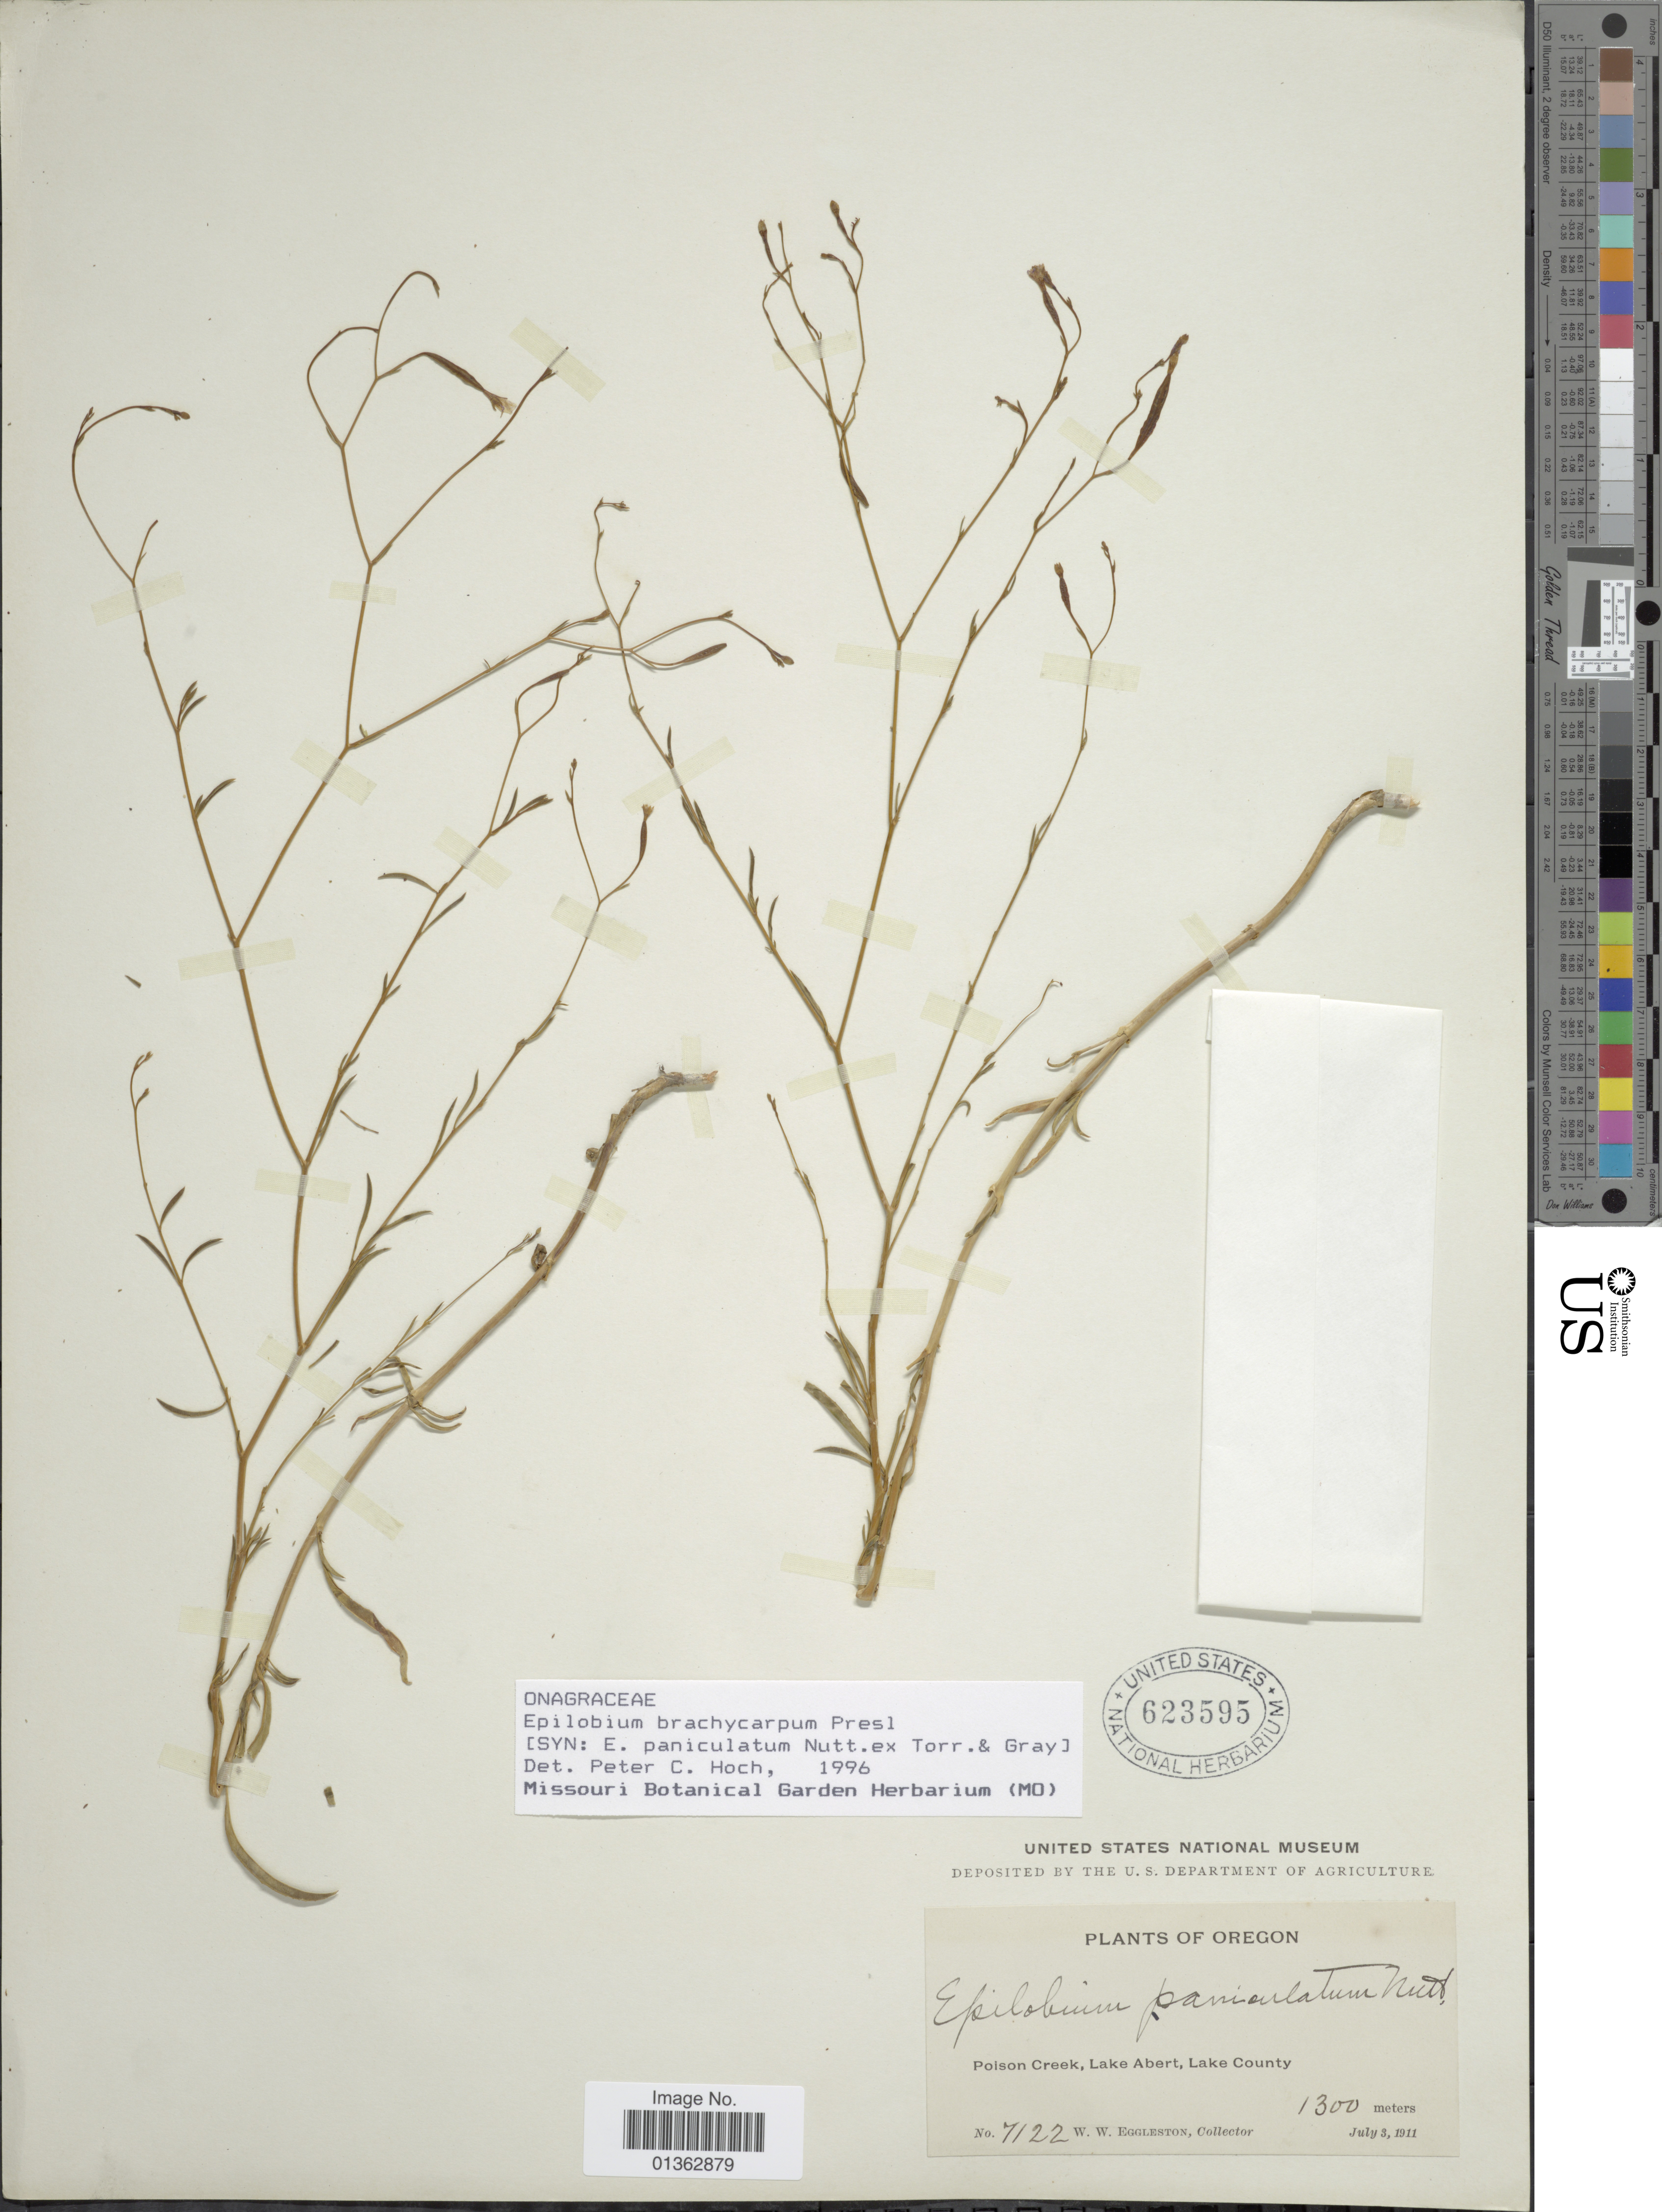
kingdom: Plantae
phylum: Tracheophyta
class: Magnoliopsida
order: Myrtales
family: Onagraceae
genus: Epilobium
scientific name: Epilobium brachycarpum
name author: C. Presl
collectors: W. W. Eggleston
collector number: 7122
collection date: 1911-07-03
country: United States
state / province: Oregon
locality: Poison Creek, Lake Abert, Lake County.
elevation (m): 1300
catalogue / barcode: US 623595